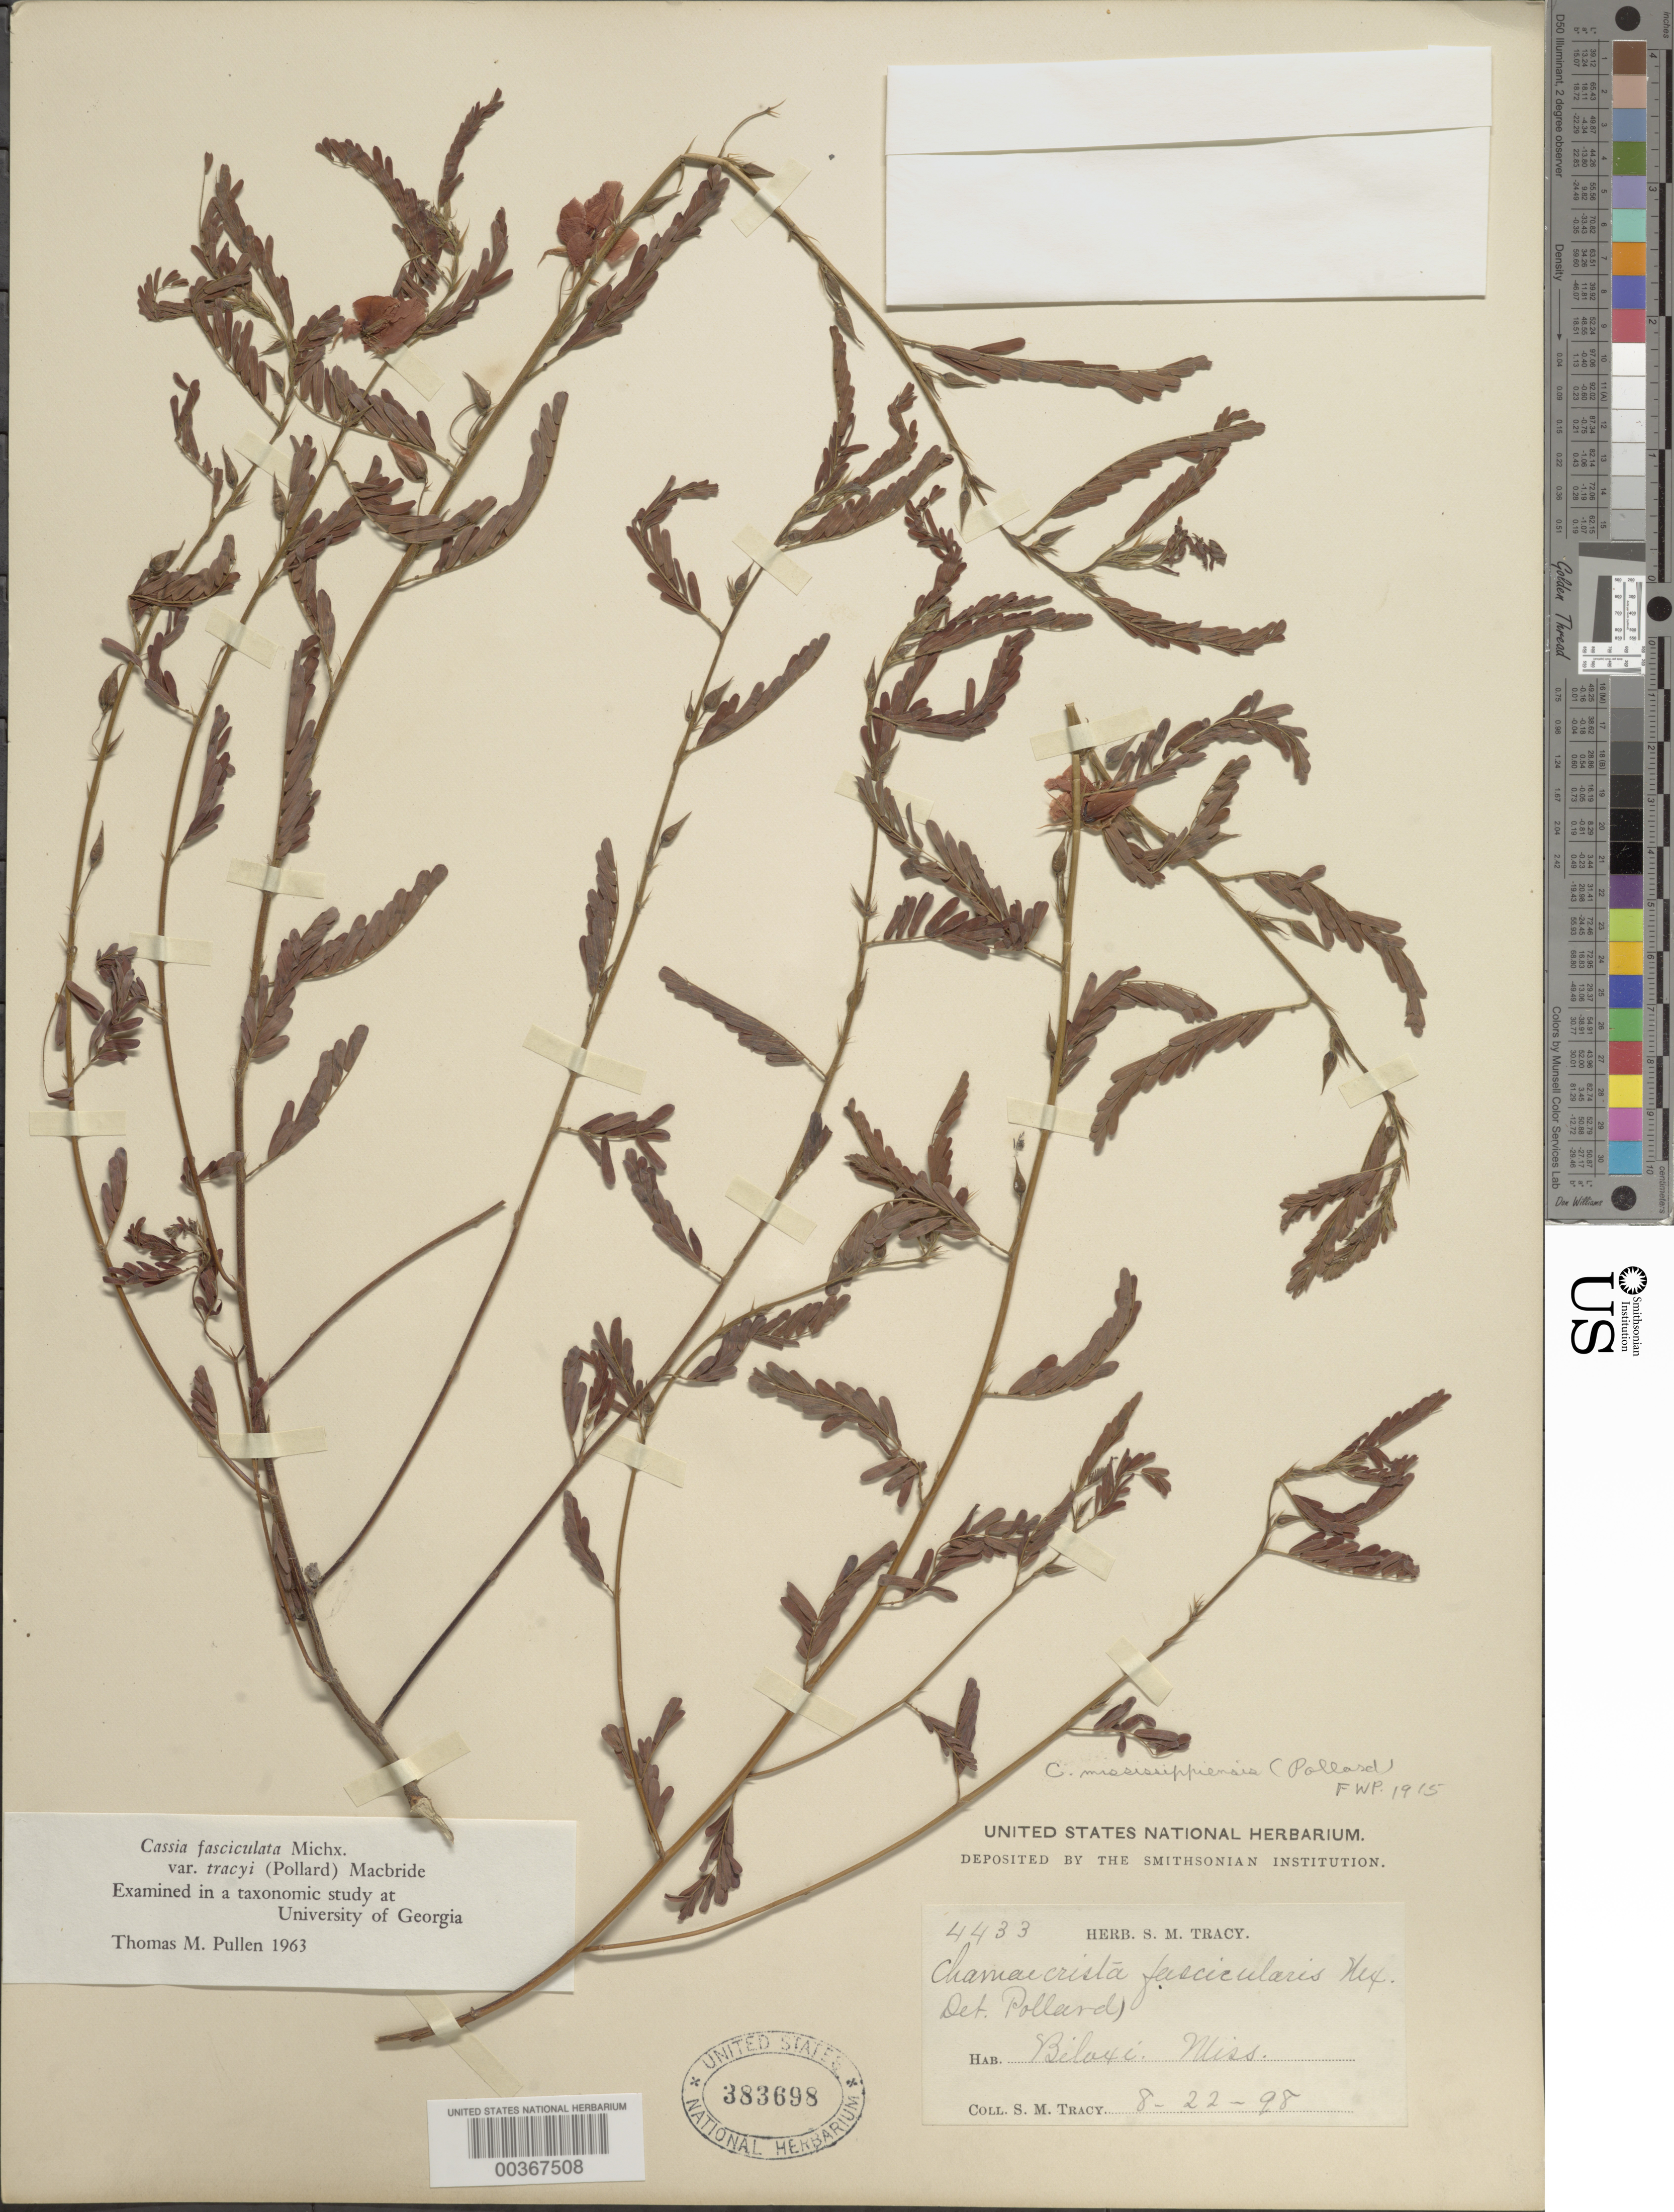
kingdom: Plantae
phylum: Tracheophyta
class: Magnoliopsida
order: Fabales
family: Fabaceae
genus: Chamaecrista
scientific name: Chamaecrista fasciculata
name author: (Michx.) Greene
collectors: S. M. Tracy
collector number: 4433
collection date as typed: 22 Aug 1898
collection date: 1898-08-22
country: United States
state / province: Mississippi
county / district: Harrison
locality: Biloxi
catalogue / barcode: US 383698